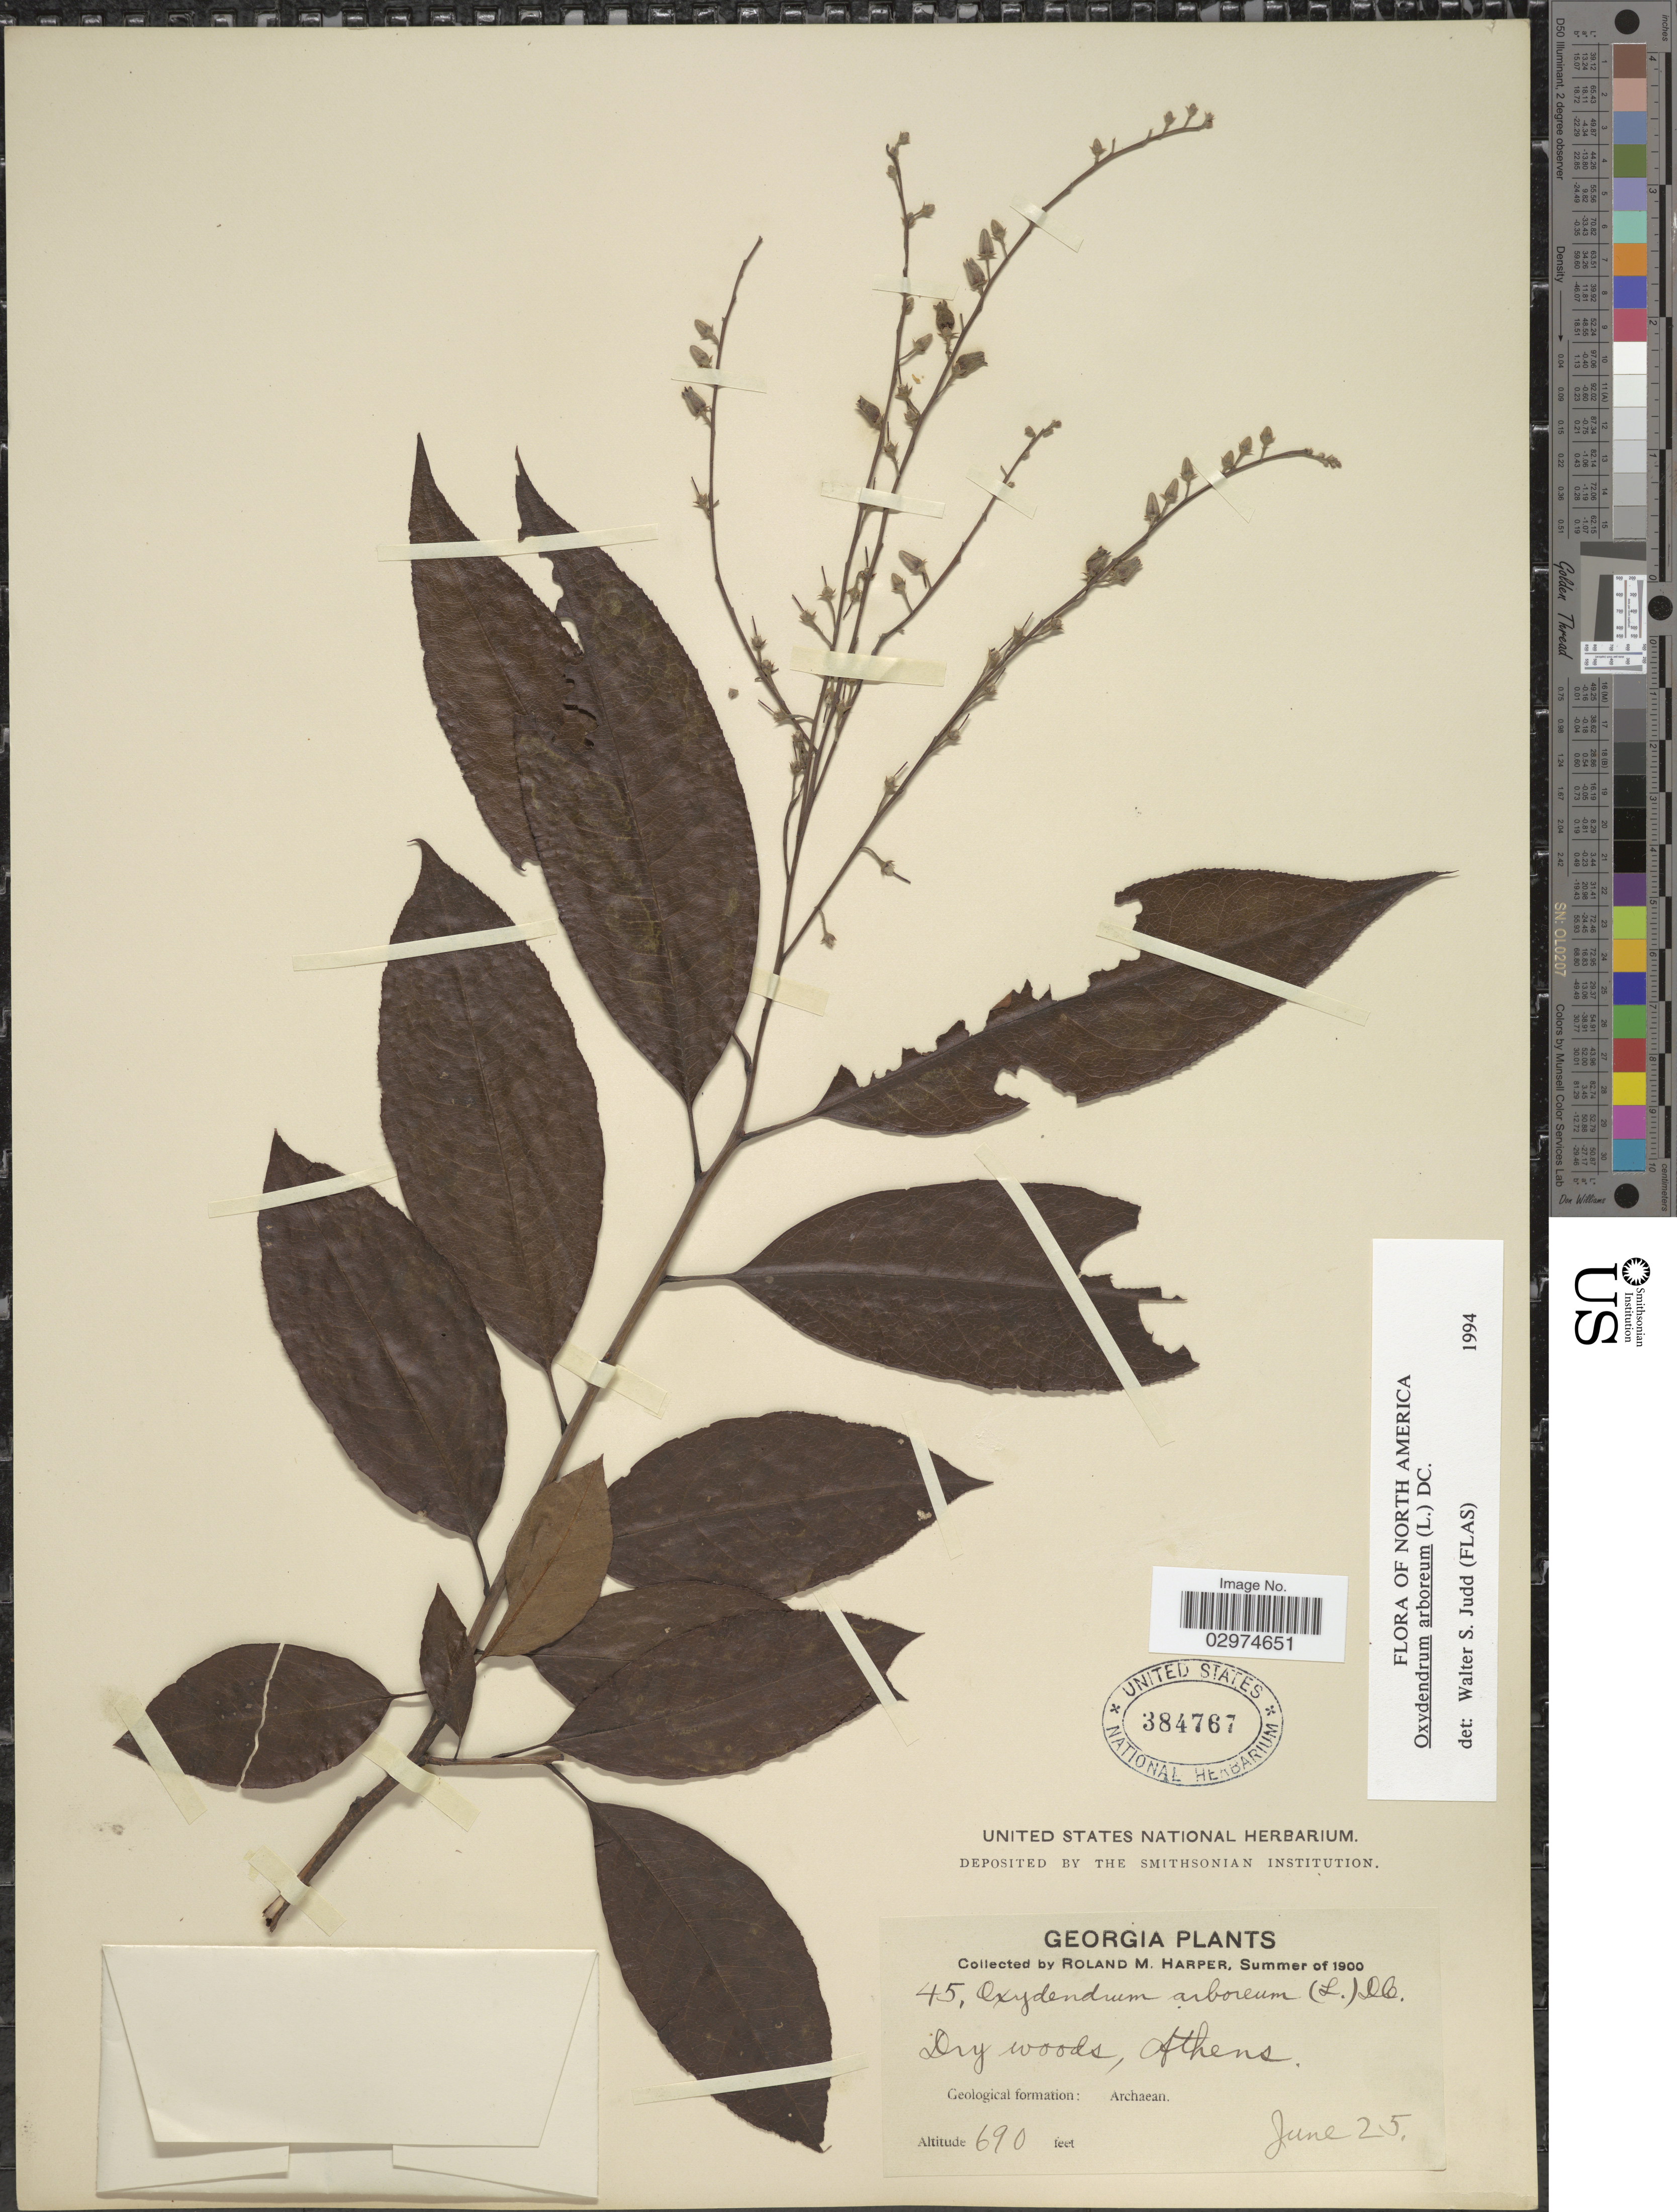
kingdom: Plantae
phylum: Tracheophyta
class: Magnoliopsida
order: Ericales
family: Ericaceae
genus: Oxydendrum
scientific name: Oxydendrum arboreum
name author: (L.) DC.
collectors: R. M. Harper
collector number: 45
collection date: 1900-06-25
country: United States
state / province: Georgia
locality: Athens, Geological formation: Archaean.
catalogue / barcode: US 384767